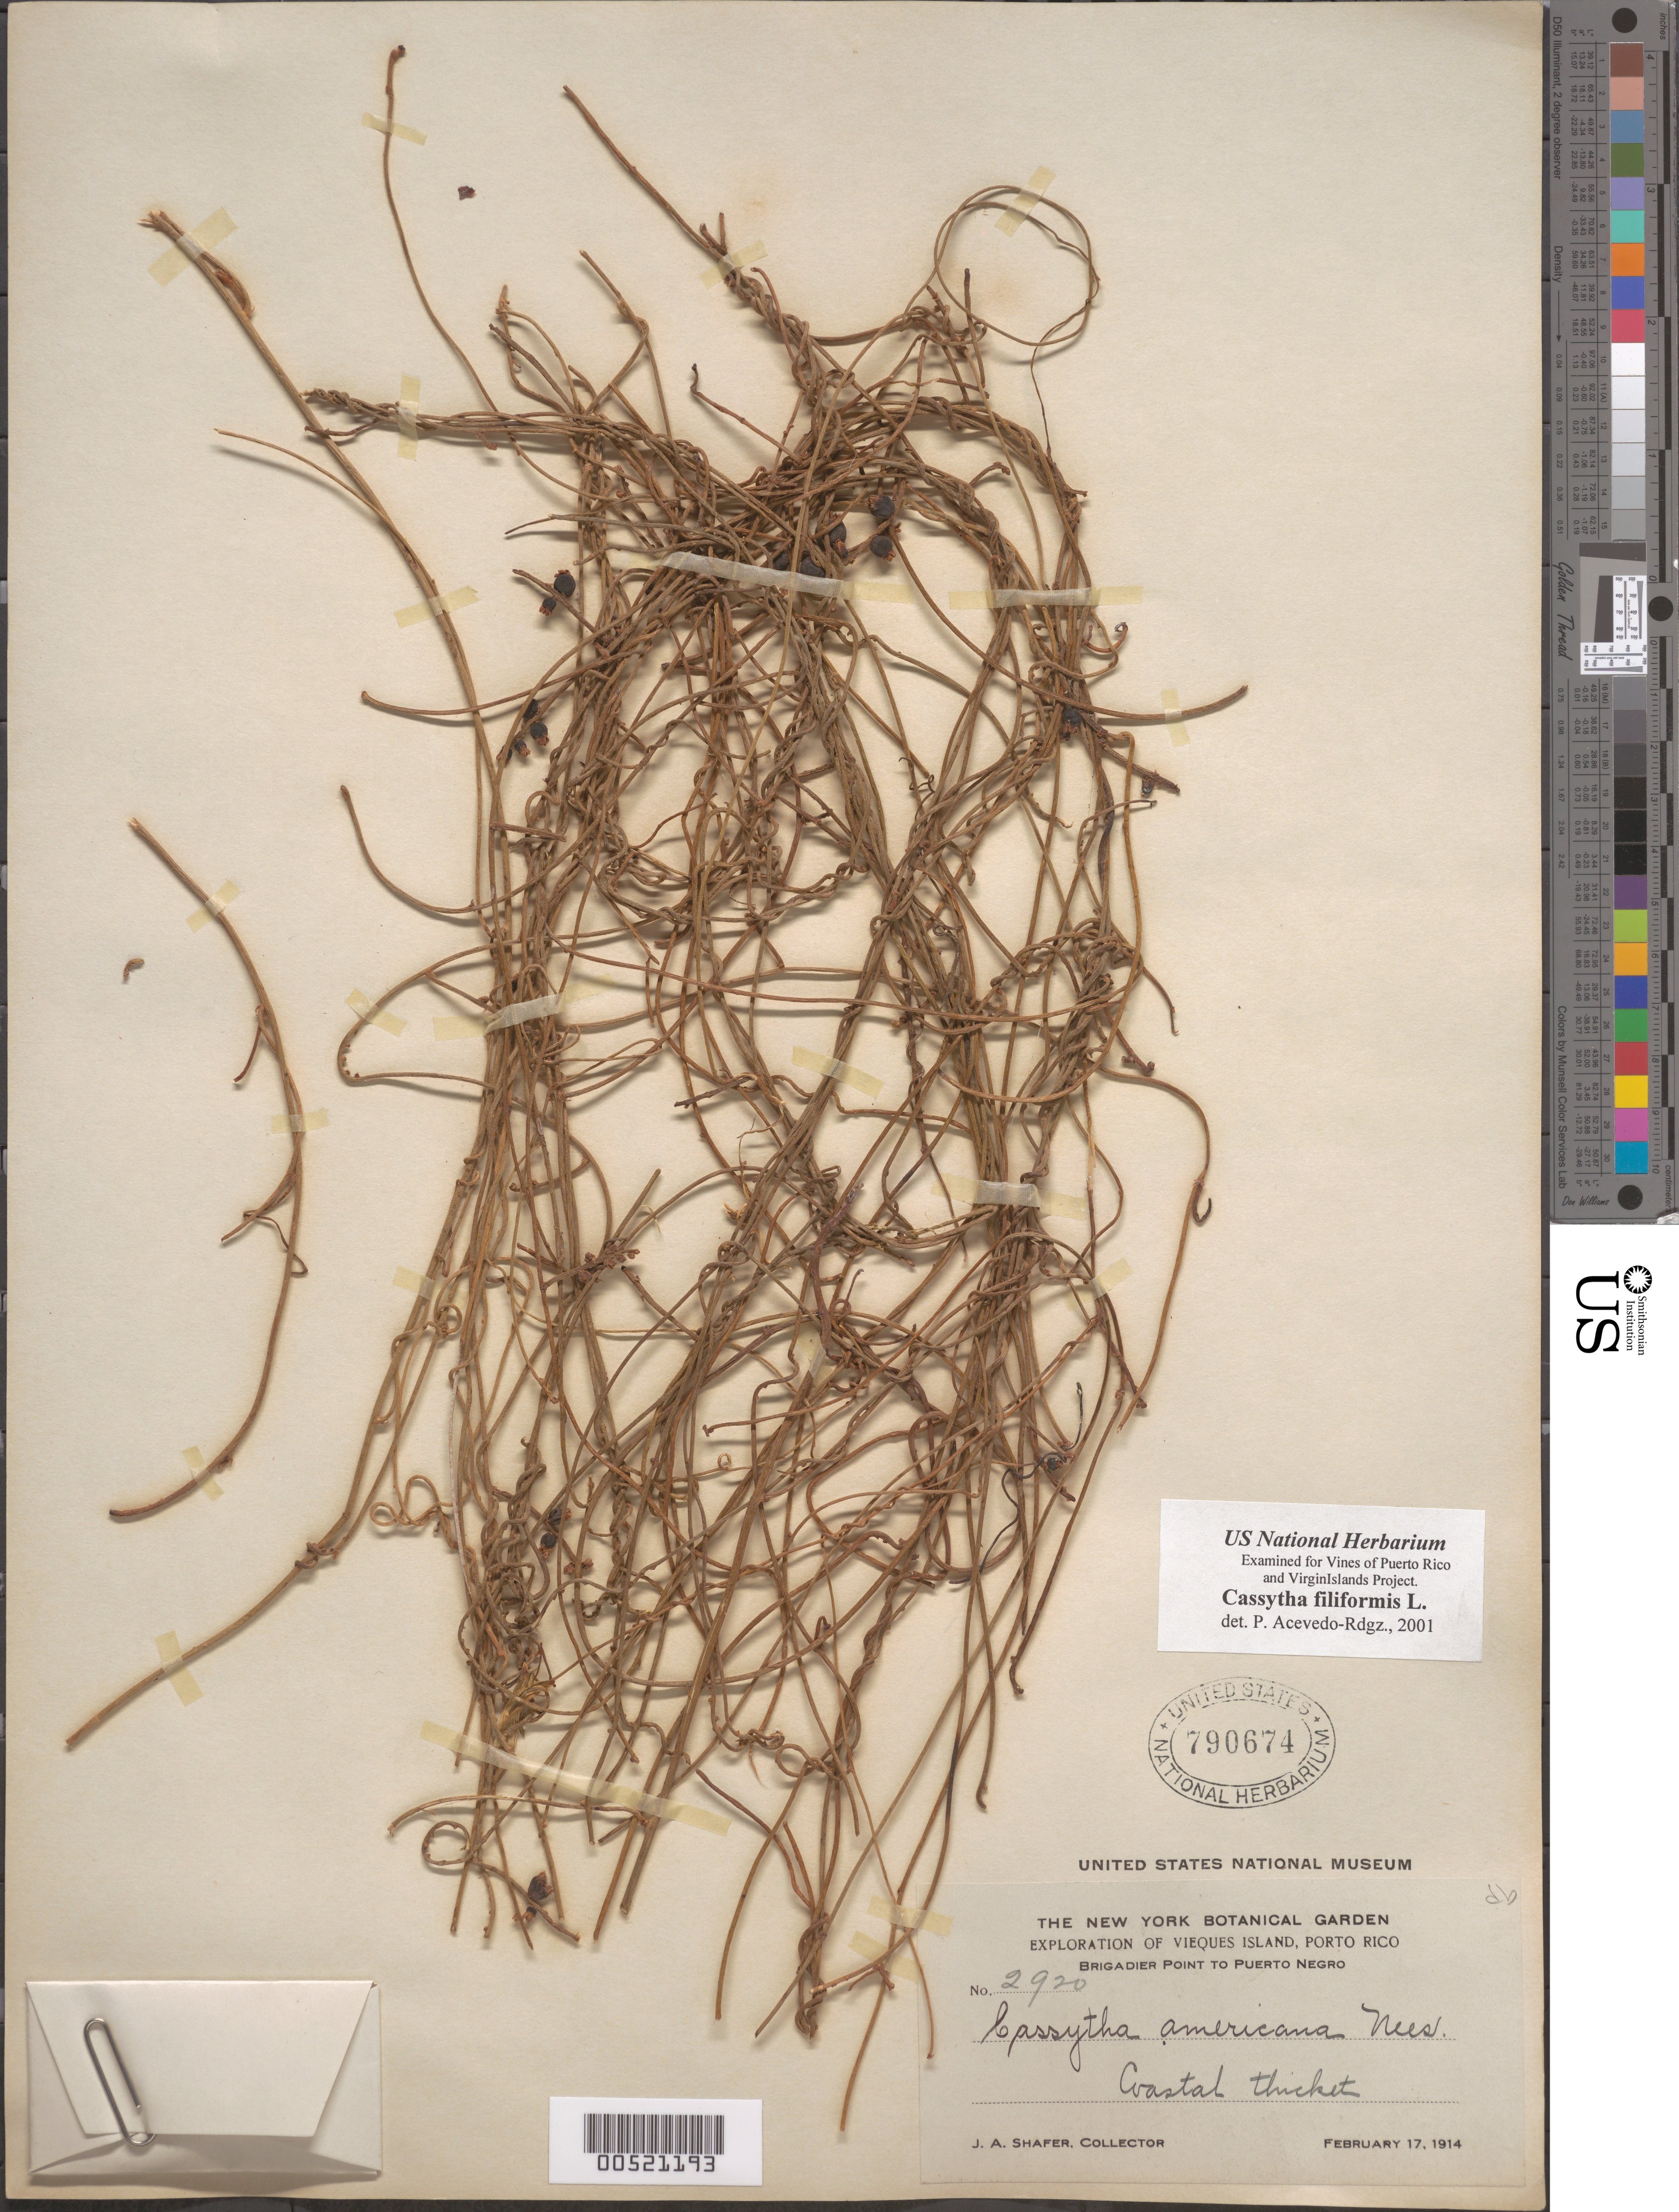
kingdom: Plantae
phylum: Tracheophyta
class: Magnoliopsida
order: Laurales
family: Lauraceae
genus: Cassytha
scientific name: Cassytha filiformis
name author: L.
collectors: J. A. Shafer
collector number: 2920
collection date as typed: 17 Feb 1914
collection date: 1914-02-17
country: Puerto Rico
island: Greater Antilles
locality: Vieques Island: Brigadier Point to Puerto Negro. Coastal thicket.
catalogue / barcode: US 790674